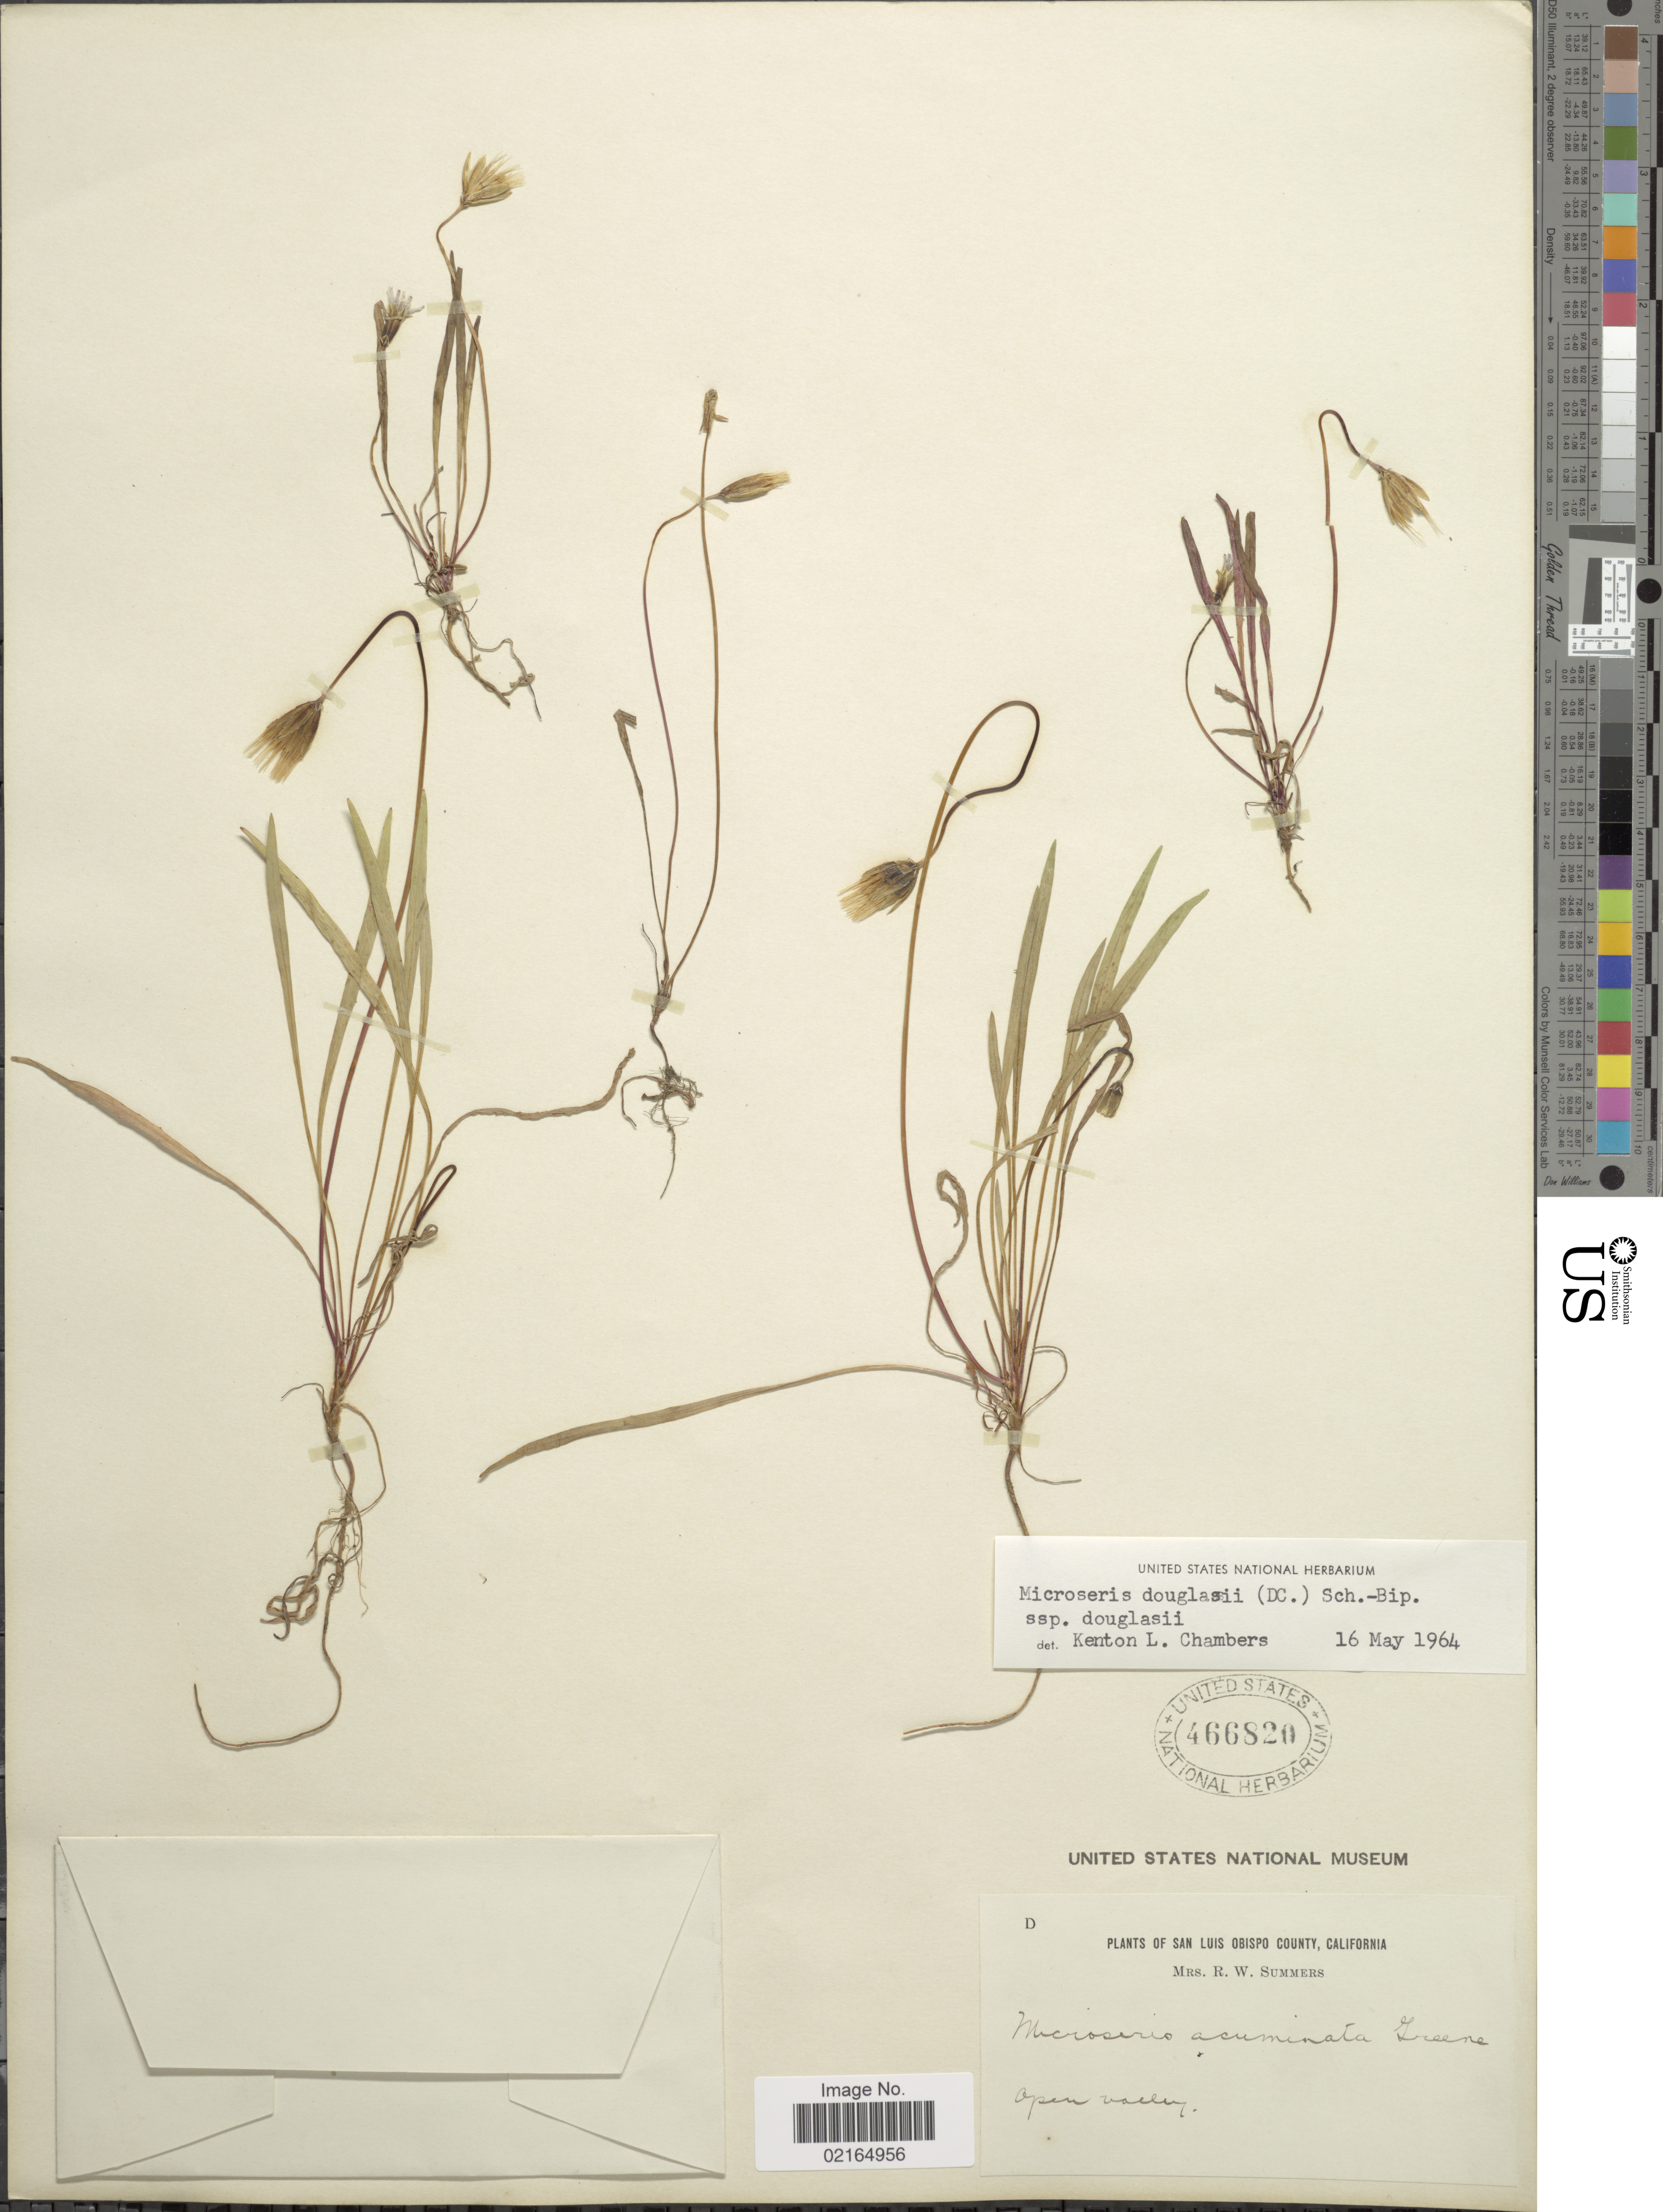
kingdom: Plantae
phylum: Tracheophyta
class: Magnoliopsida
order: Asterales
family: Asteraceae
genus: Microseris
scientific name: Microseris douglasii subsp. douglasii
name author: (DC.) Sch. Bip.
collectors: R. Summers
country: United States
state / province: California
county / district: San Luis Obispo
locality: San Luis Obispo County, open valley.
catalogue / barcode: US 466820